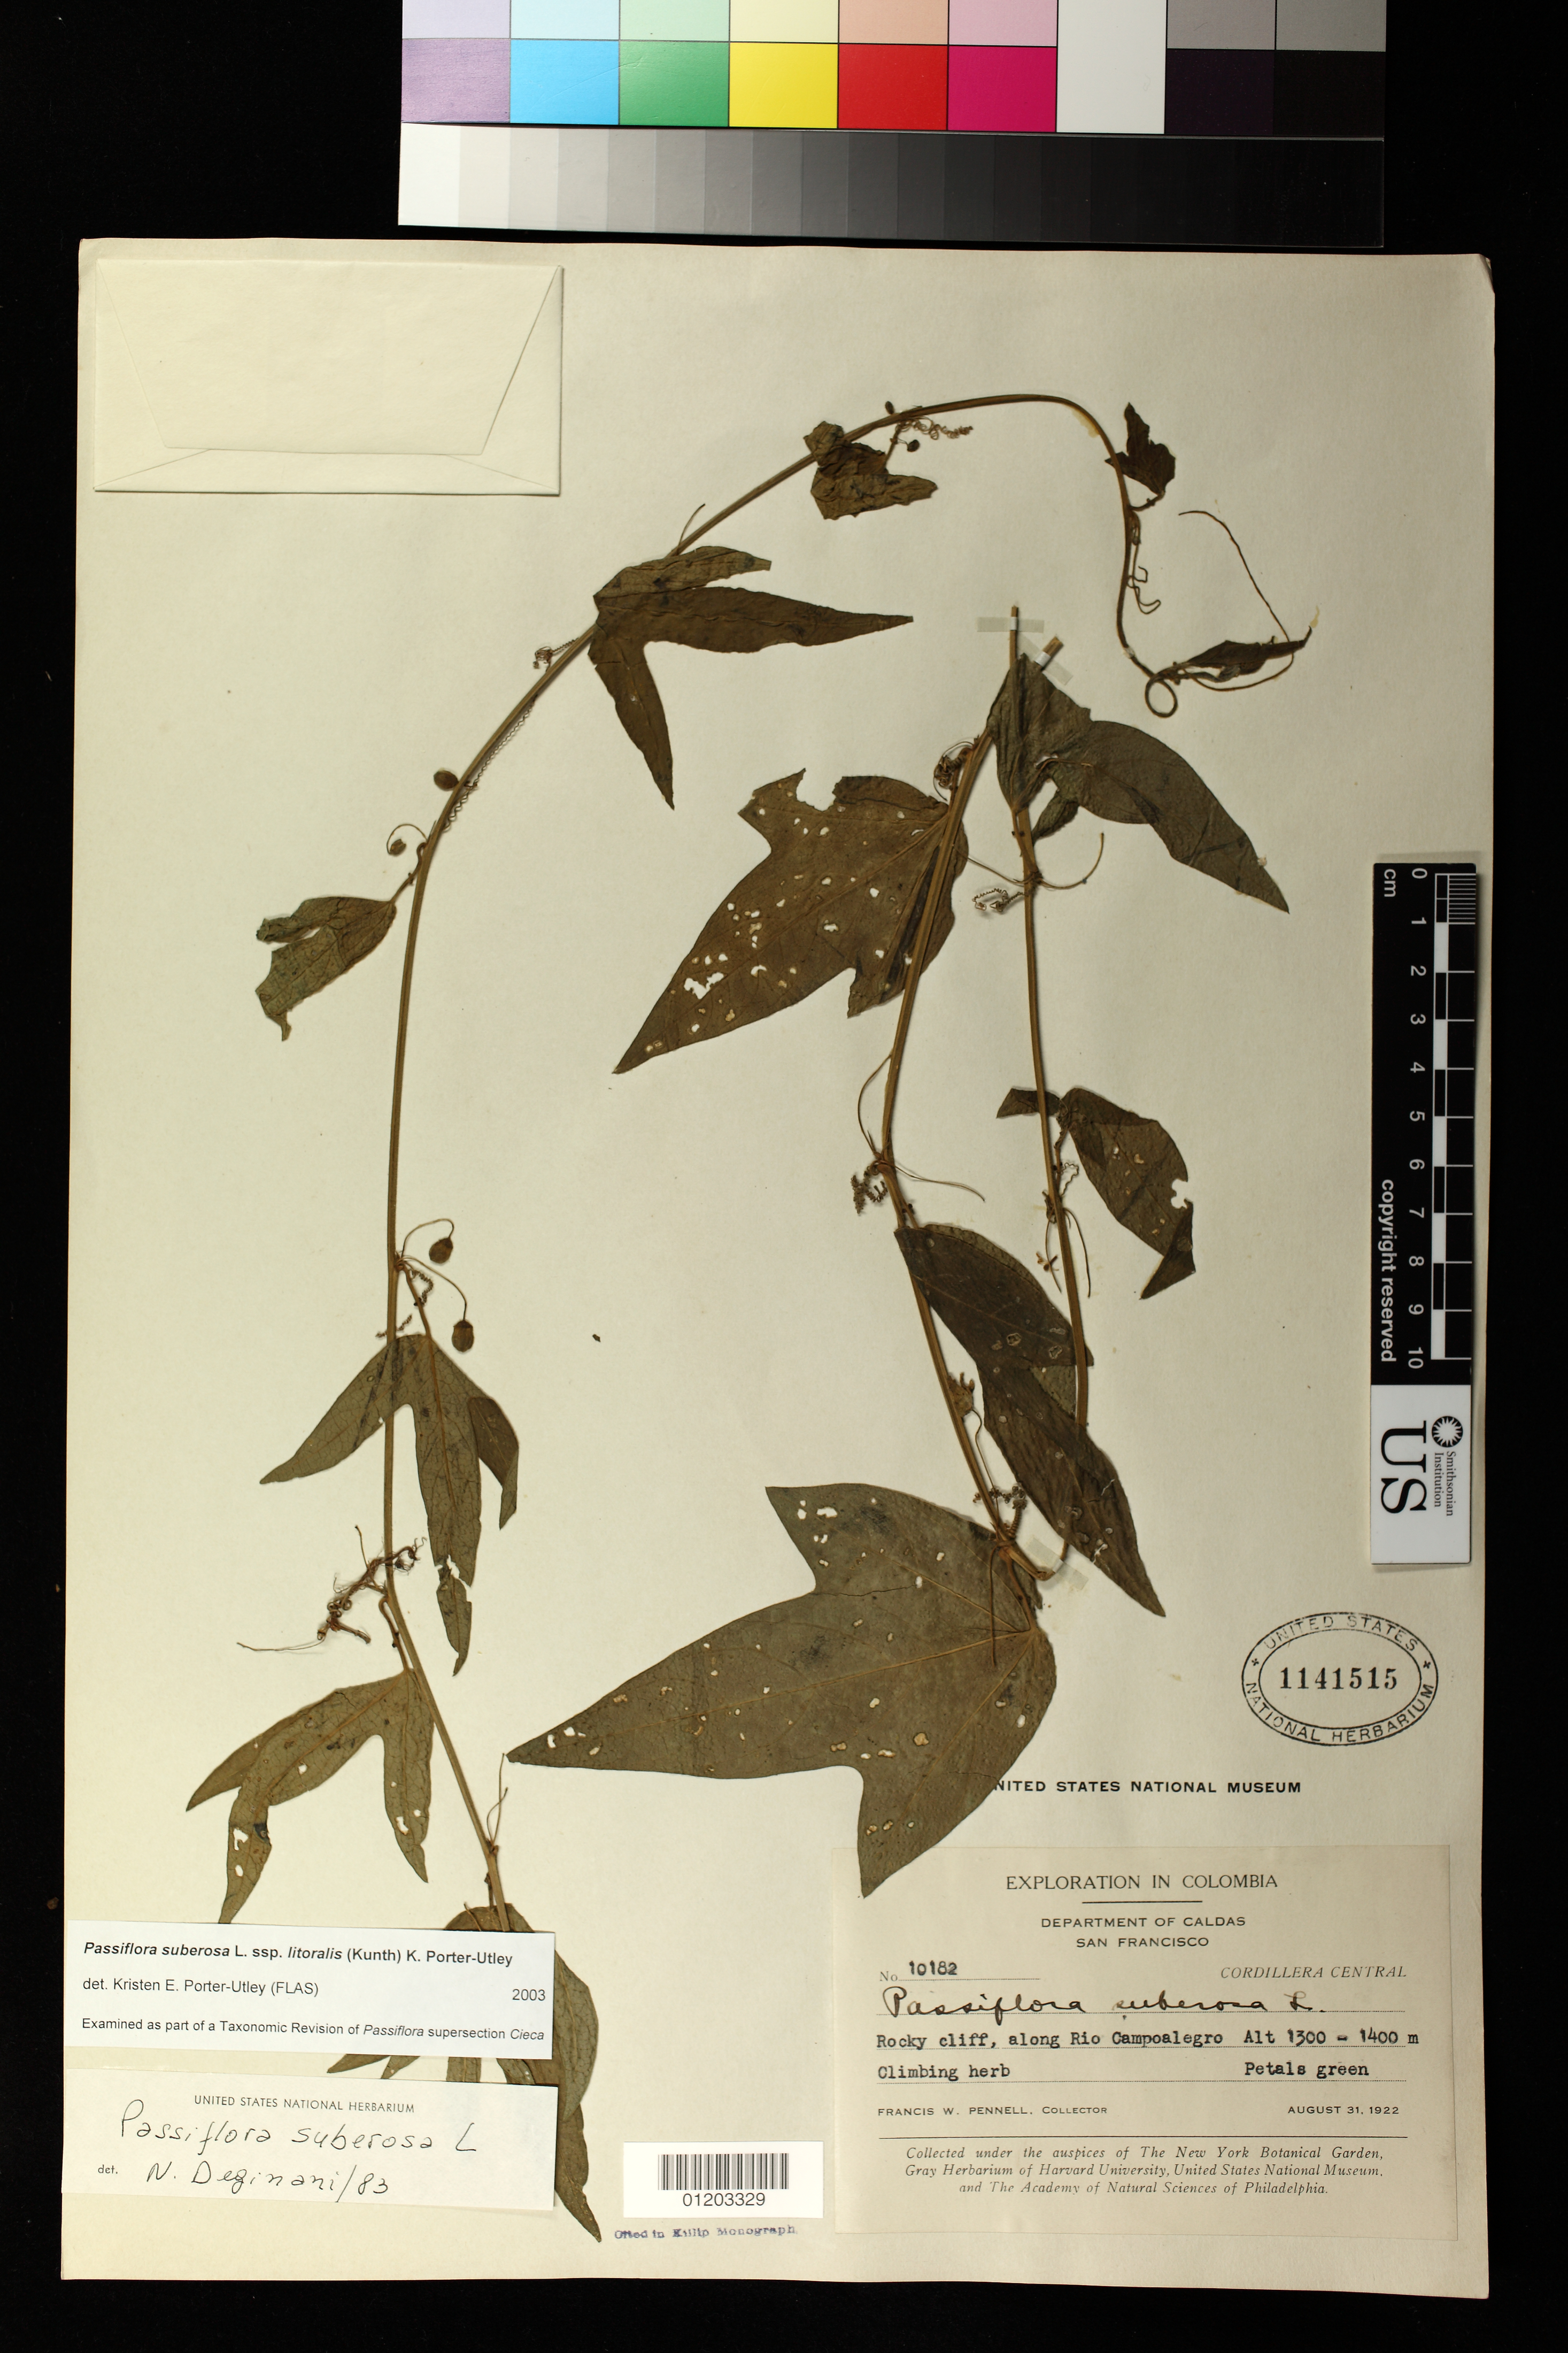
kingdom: Plantae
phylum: Tracheophyta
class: Magnoliopsida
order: Malpighiales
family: Passifloraceae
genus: Passiflora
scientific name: Passiflora stipulata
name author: Aubl.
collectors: F. W. Pennell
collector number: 10182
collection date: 1922-08-31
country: Colombia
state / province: Caldas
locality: Rocky cliff, along rio Campoalegro, Cordillera Central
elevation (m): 1300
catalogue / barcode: US 1141515